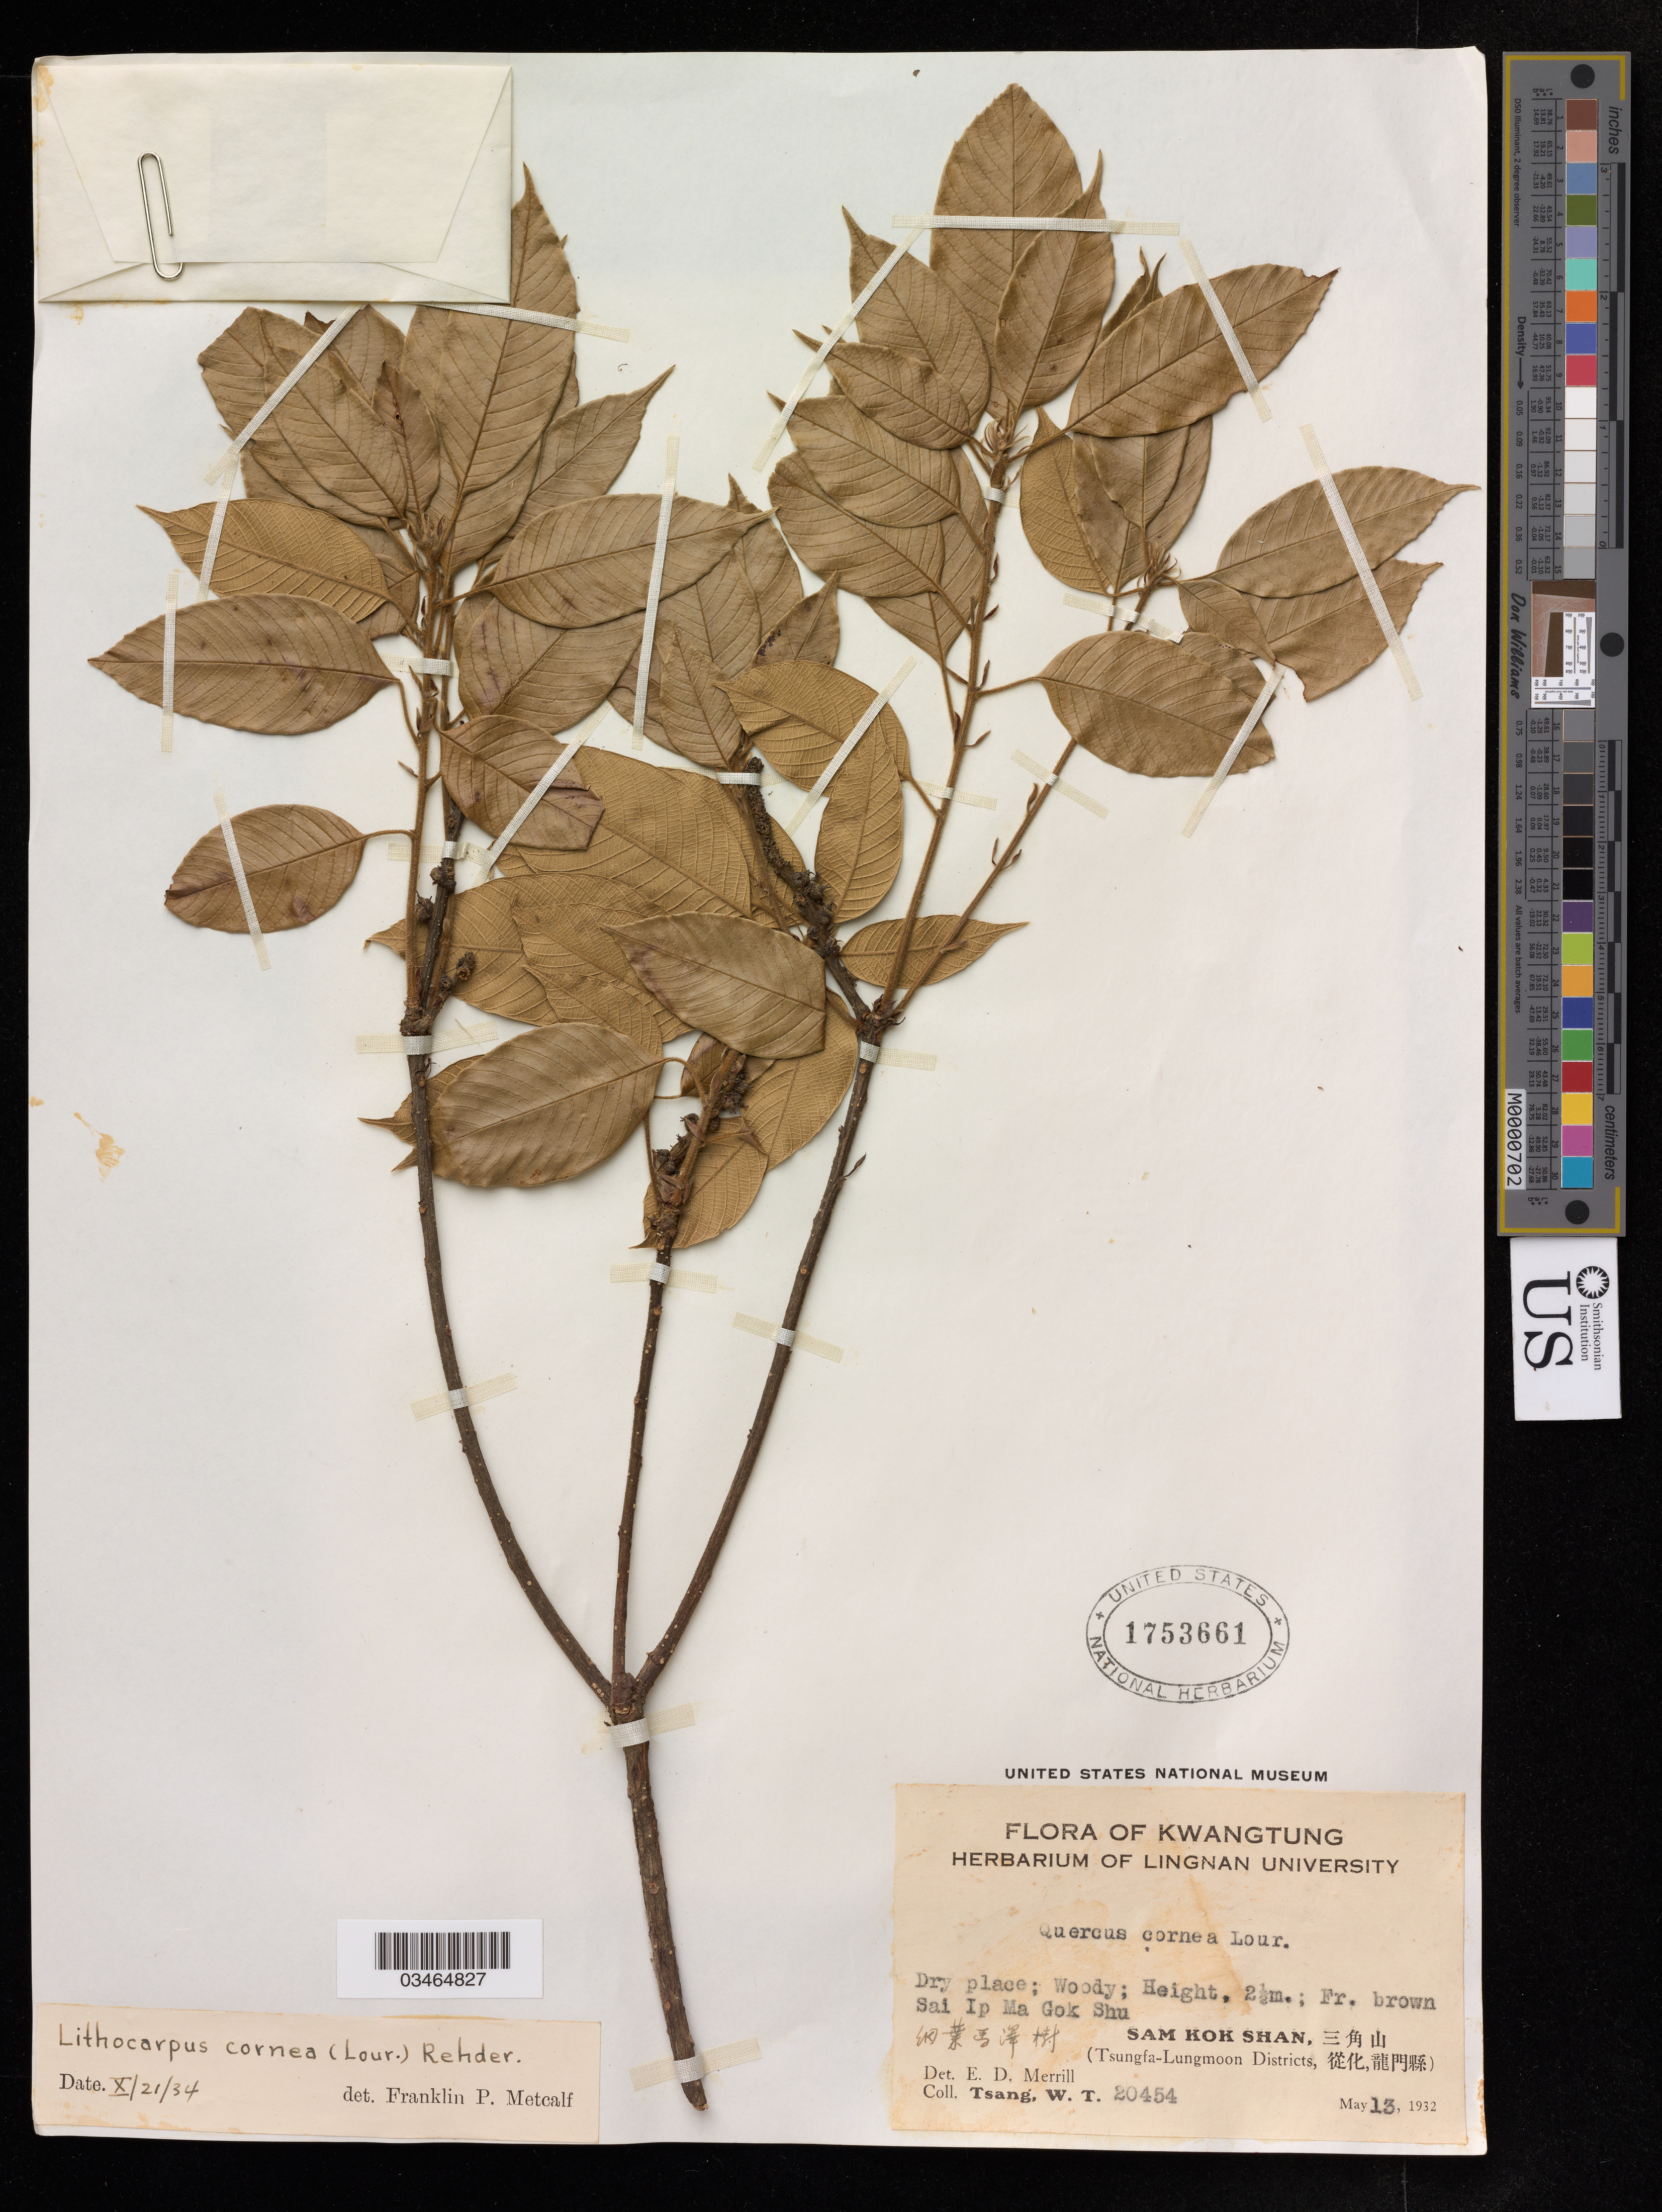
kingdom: Plantae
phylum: Tracheophyta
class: Magnoliopsida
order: Fagales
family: Fagaceae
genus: Quercus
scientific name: Quercus cornea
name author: Lour.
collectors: W. Tsang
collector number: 20454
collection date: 1932-05-13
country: China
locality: Kwangtung, Sai Ip Ma Gok Shu, Sam Kok Shan, (Tsungfa-Lungmoon District).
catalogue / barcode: US 1753661